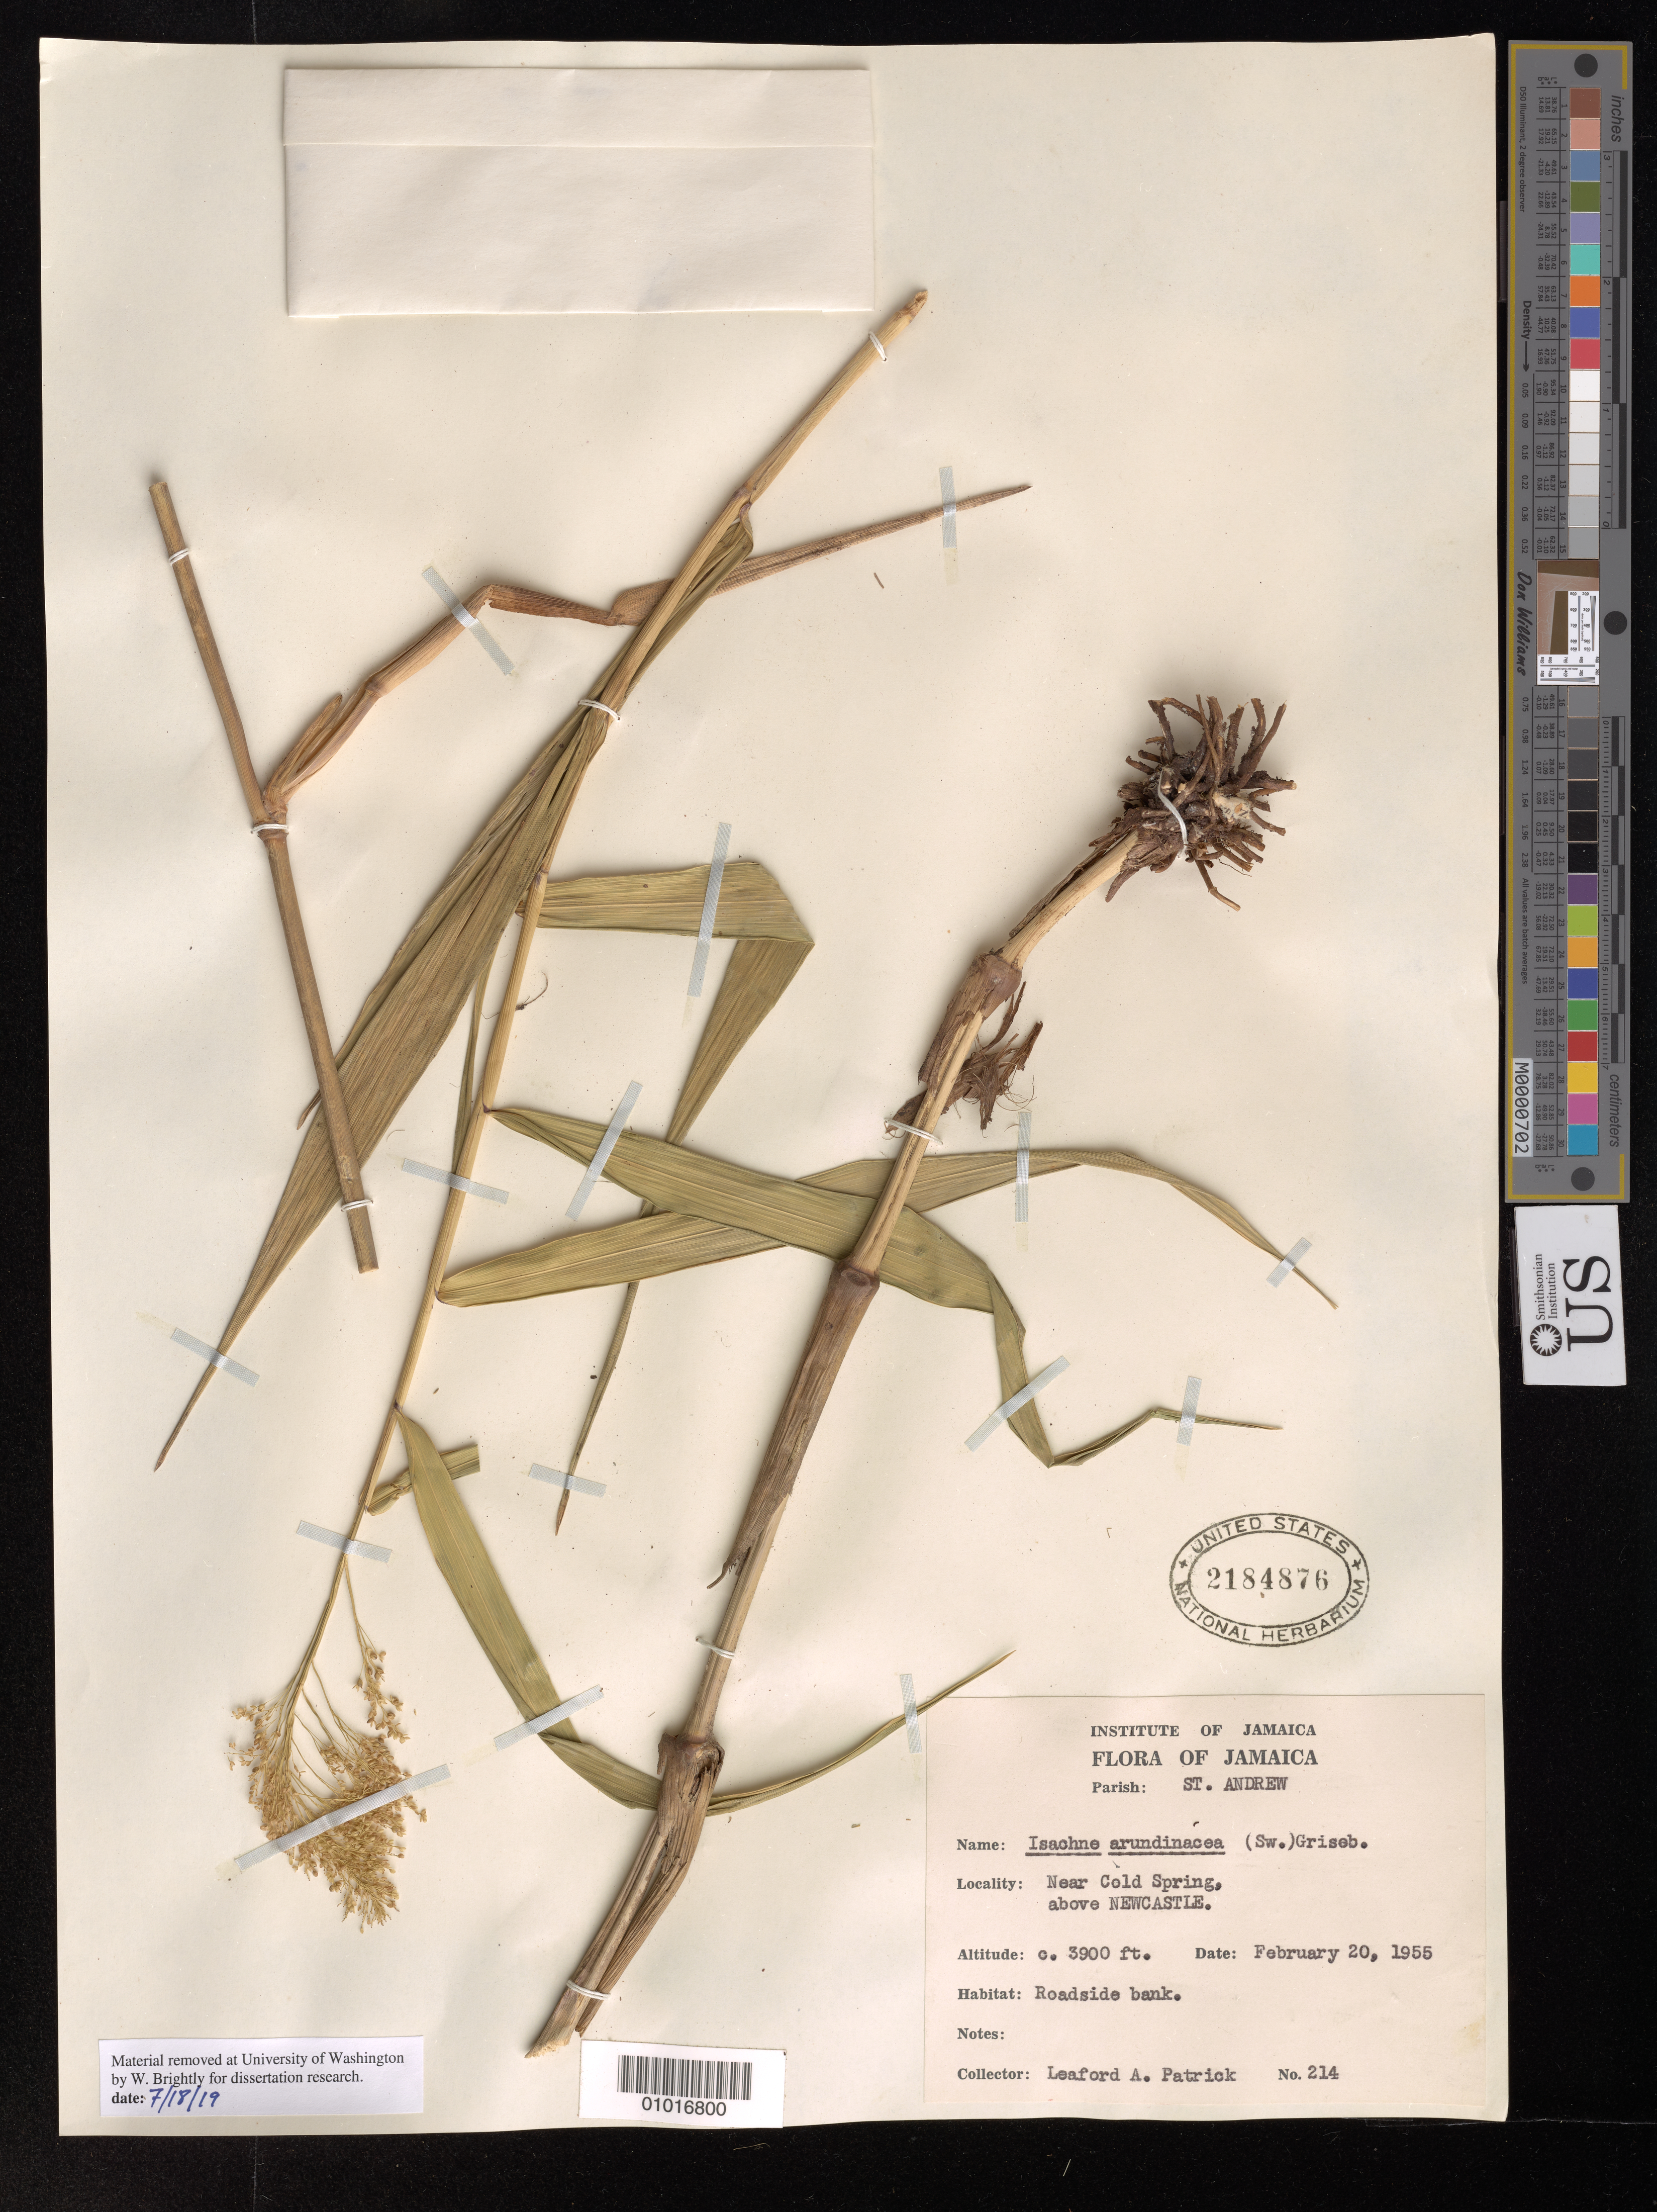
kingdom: Plantae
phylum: Tracheophyta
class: Liliopsida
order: Poales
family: Poaceae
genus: Isachne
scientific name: Isachne arundinacea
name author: (Sw.) Griseb.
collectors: L. Patrick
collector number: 214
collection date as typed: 20 Feb 1955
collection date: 1955-02-20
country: Jamaica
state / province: Saint Andrew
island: Jamaica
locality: Near cold spring above Newcastle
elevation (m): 1189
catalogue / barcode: US 2184876